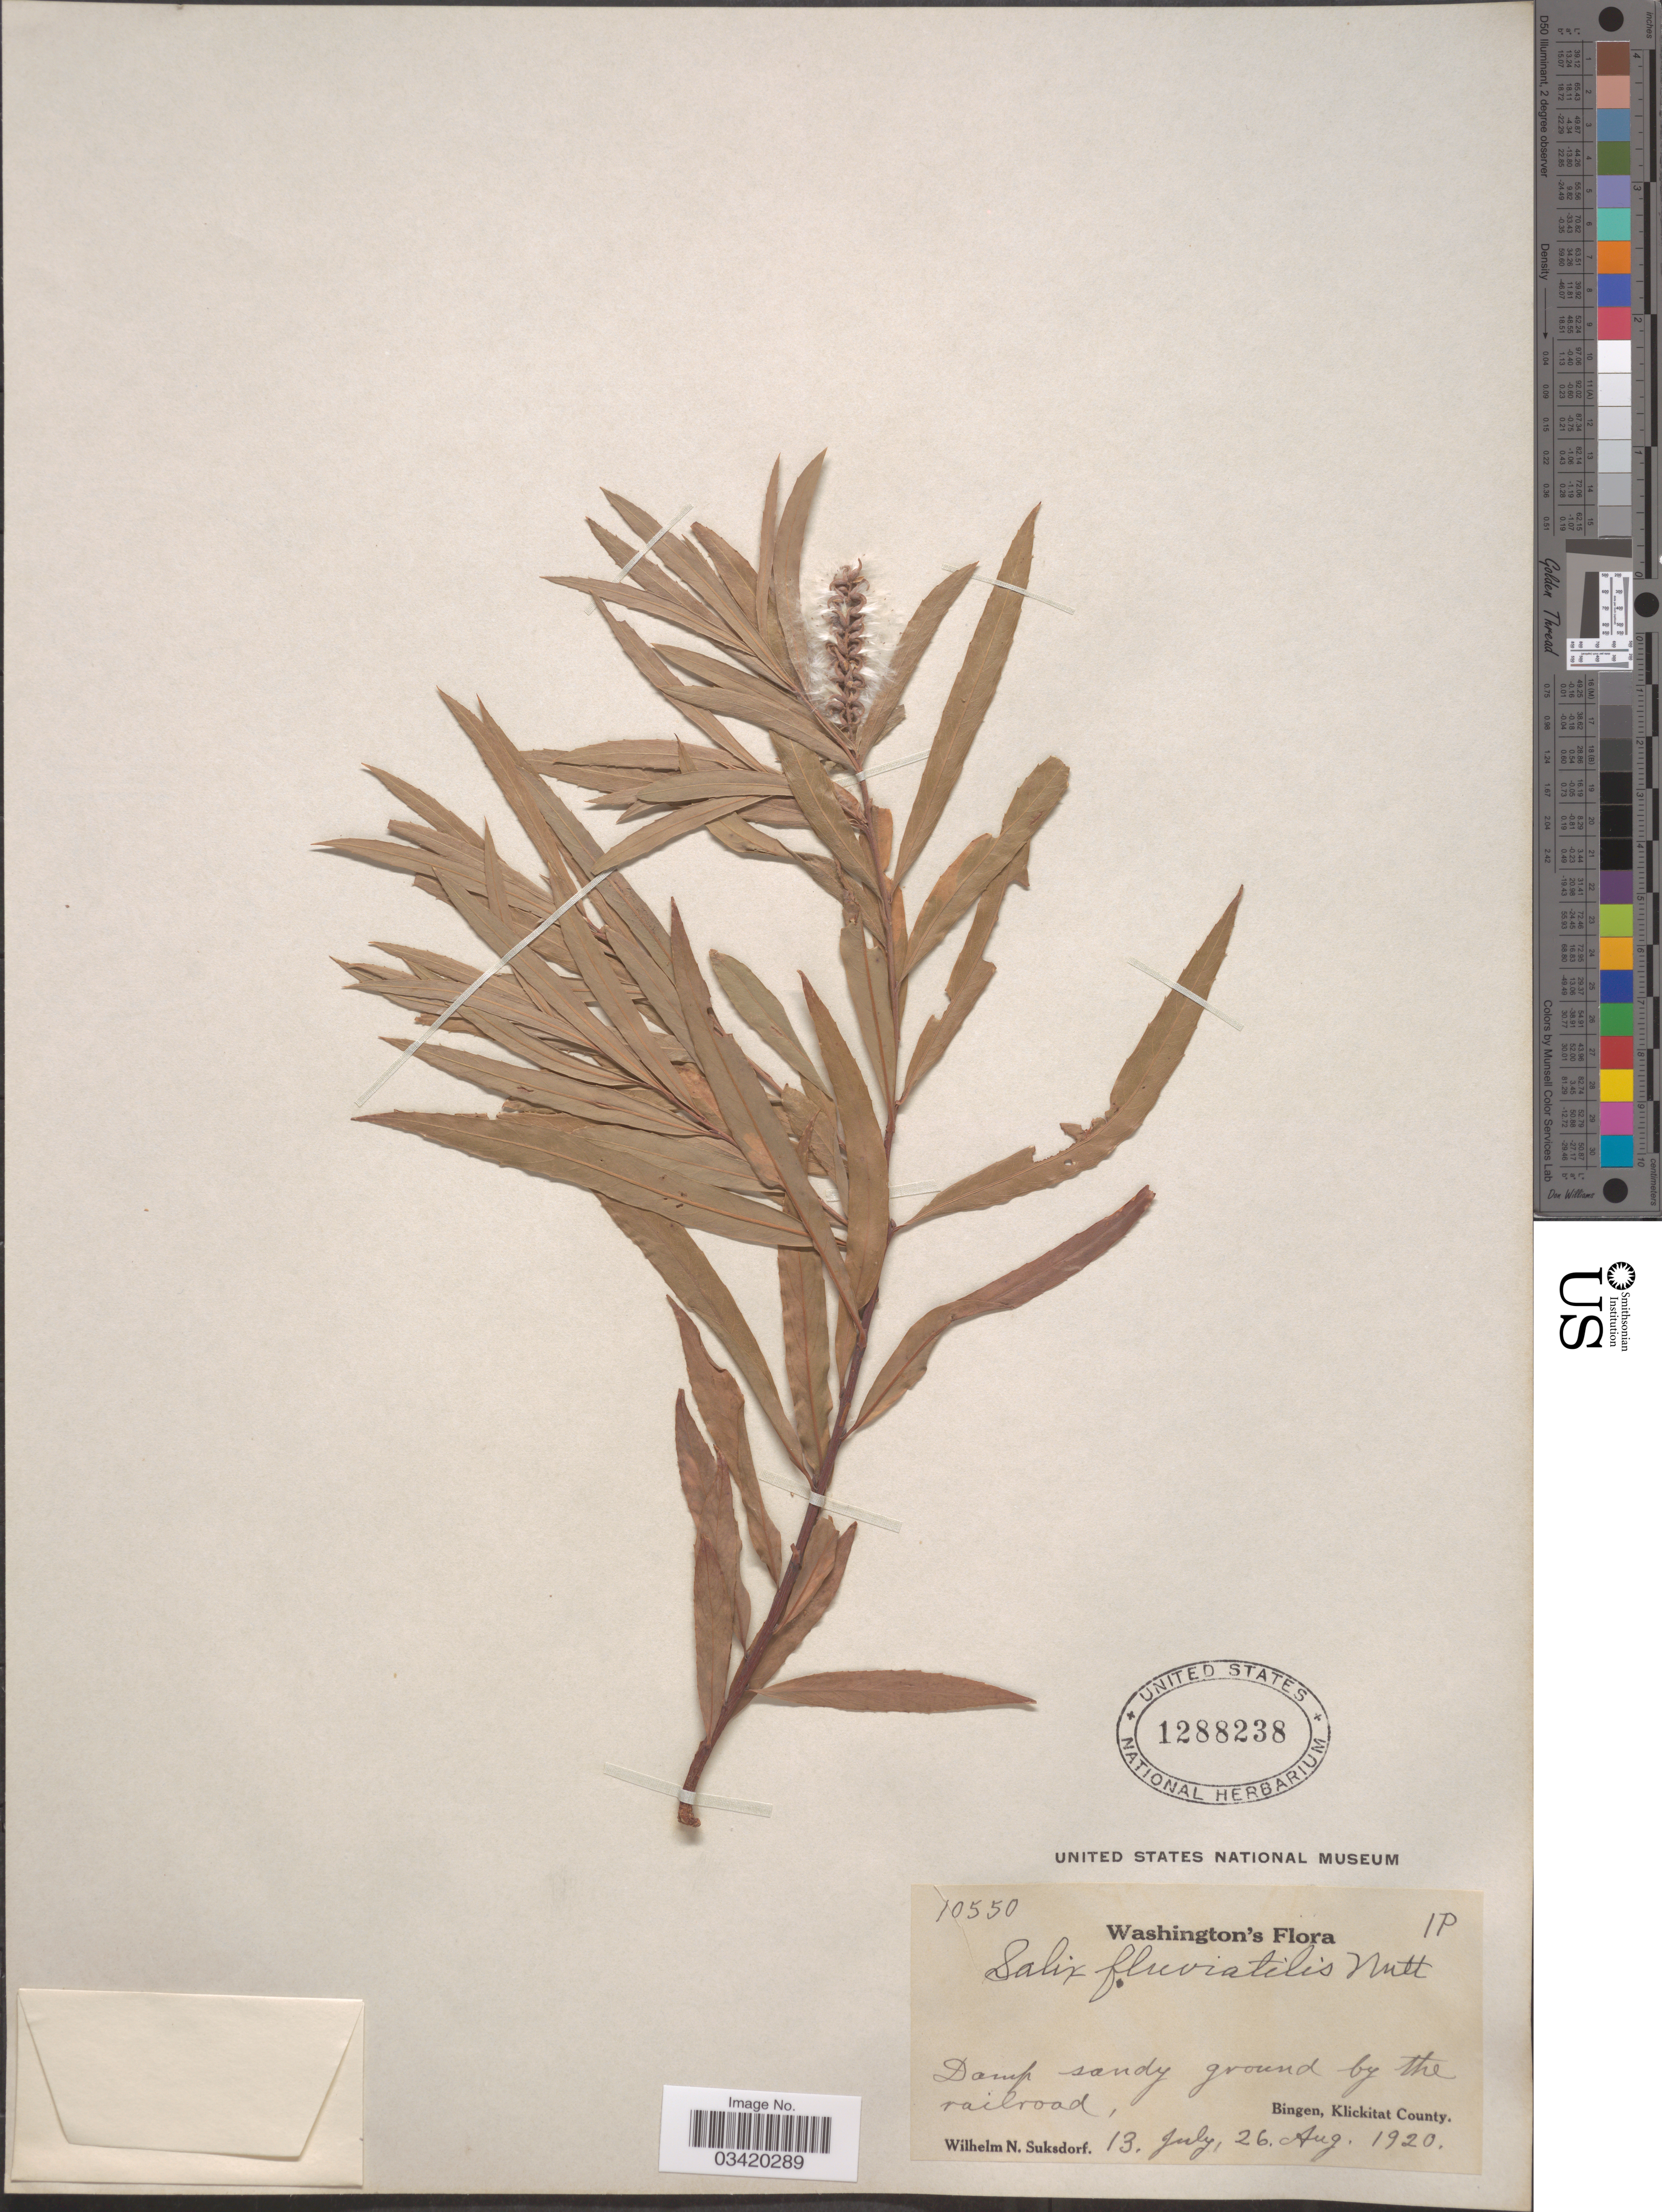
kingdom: Plantae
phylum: Tracheophyta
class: Magnoliopsida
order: Malpighiales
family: Salicaceae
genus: Salix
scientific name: Salix fluviatilis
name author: Nutt.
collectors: W. N. Suksdorf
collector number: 10550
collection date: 1920-07-13/1920-08-26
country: United States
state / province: Washington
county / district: Klickitat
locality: By the railroad, Bingen, Klickitat County.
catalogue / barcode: US 1288238